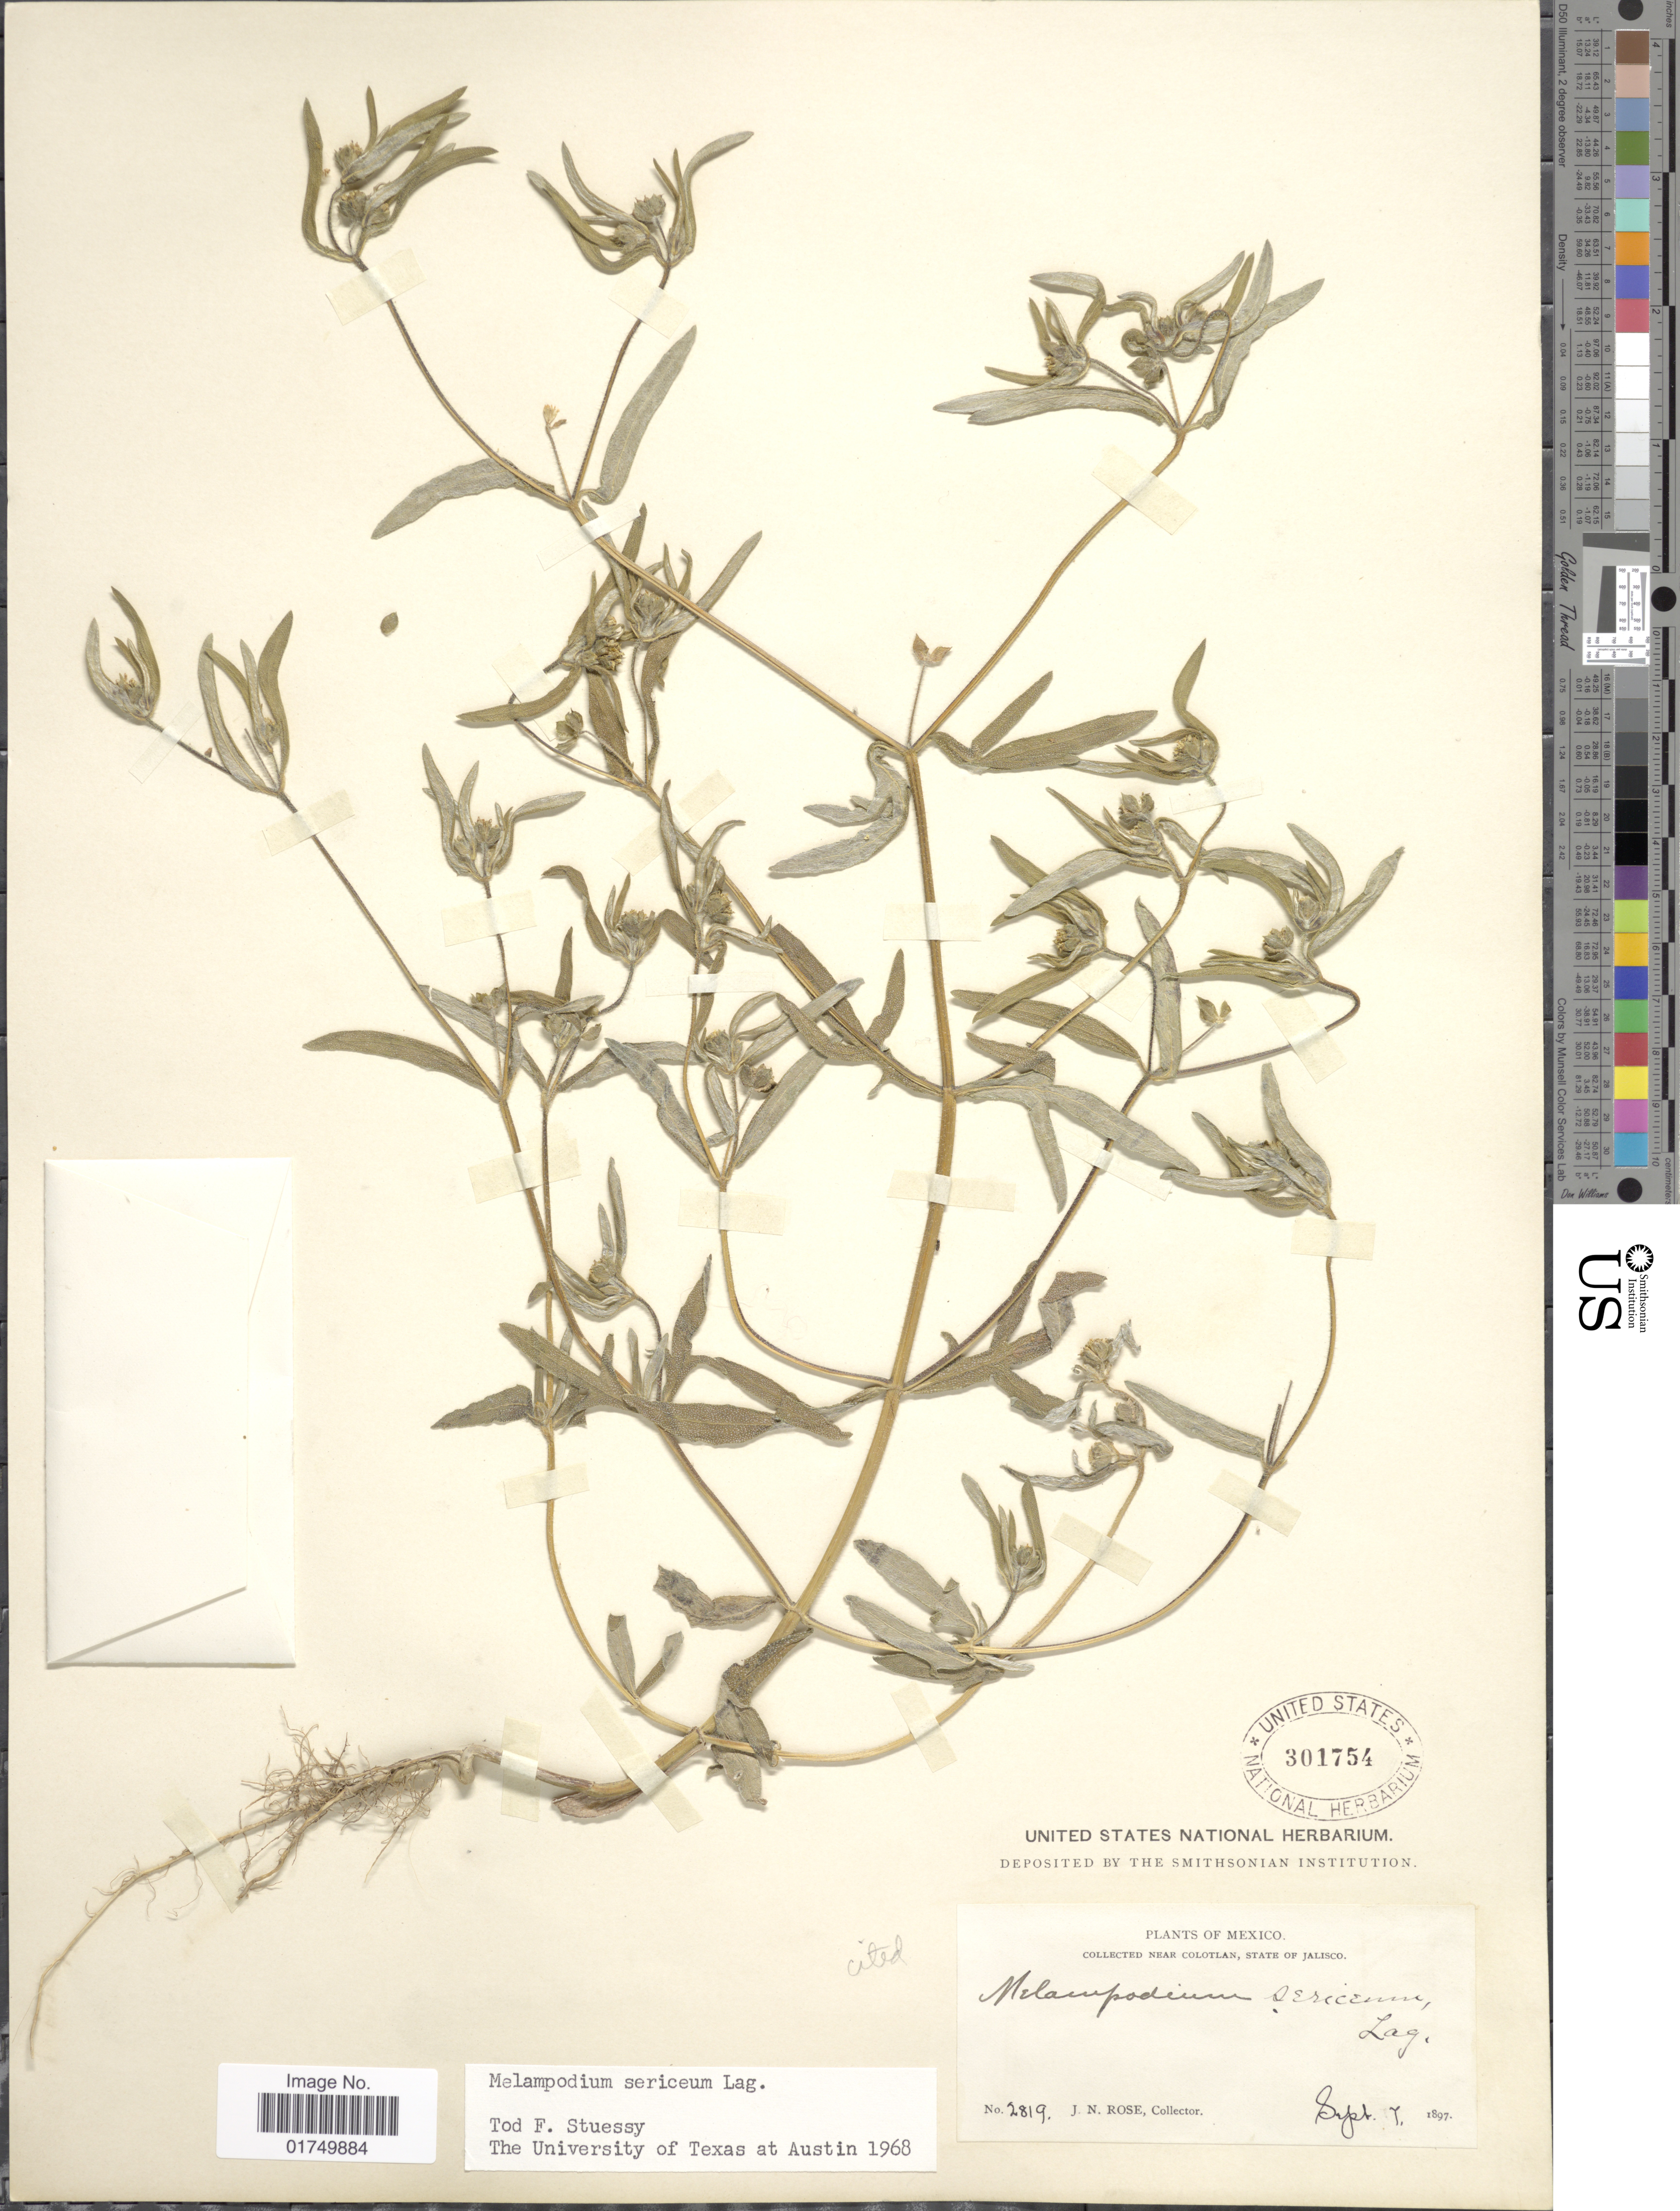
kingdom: Plantae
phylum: Tracheophyta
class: Magnoliopsida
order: Asterales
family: Asteraceae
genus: Melampodium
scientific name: Melampodium sericeum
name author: Kunth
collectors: J. N. Rose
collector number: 2819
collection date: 1897-09-07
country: Mexico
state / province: Jalisco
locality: Near Colotlan, State of Jalisco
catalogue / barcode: US 301754